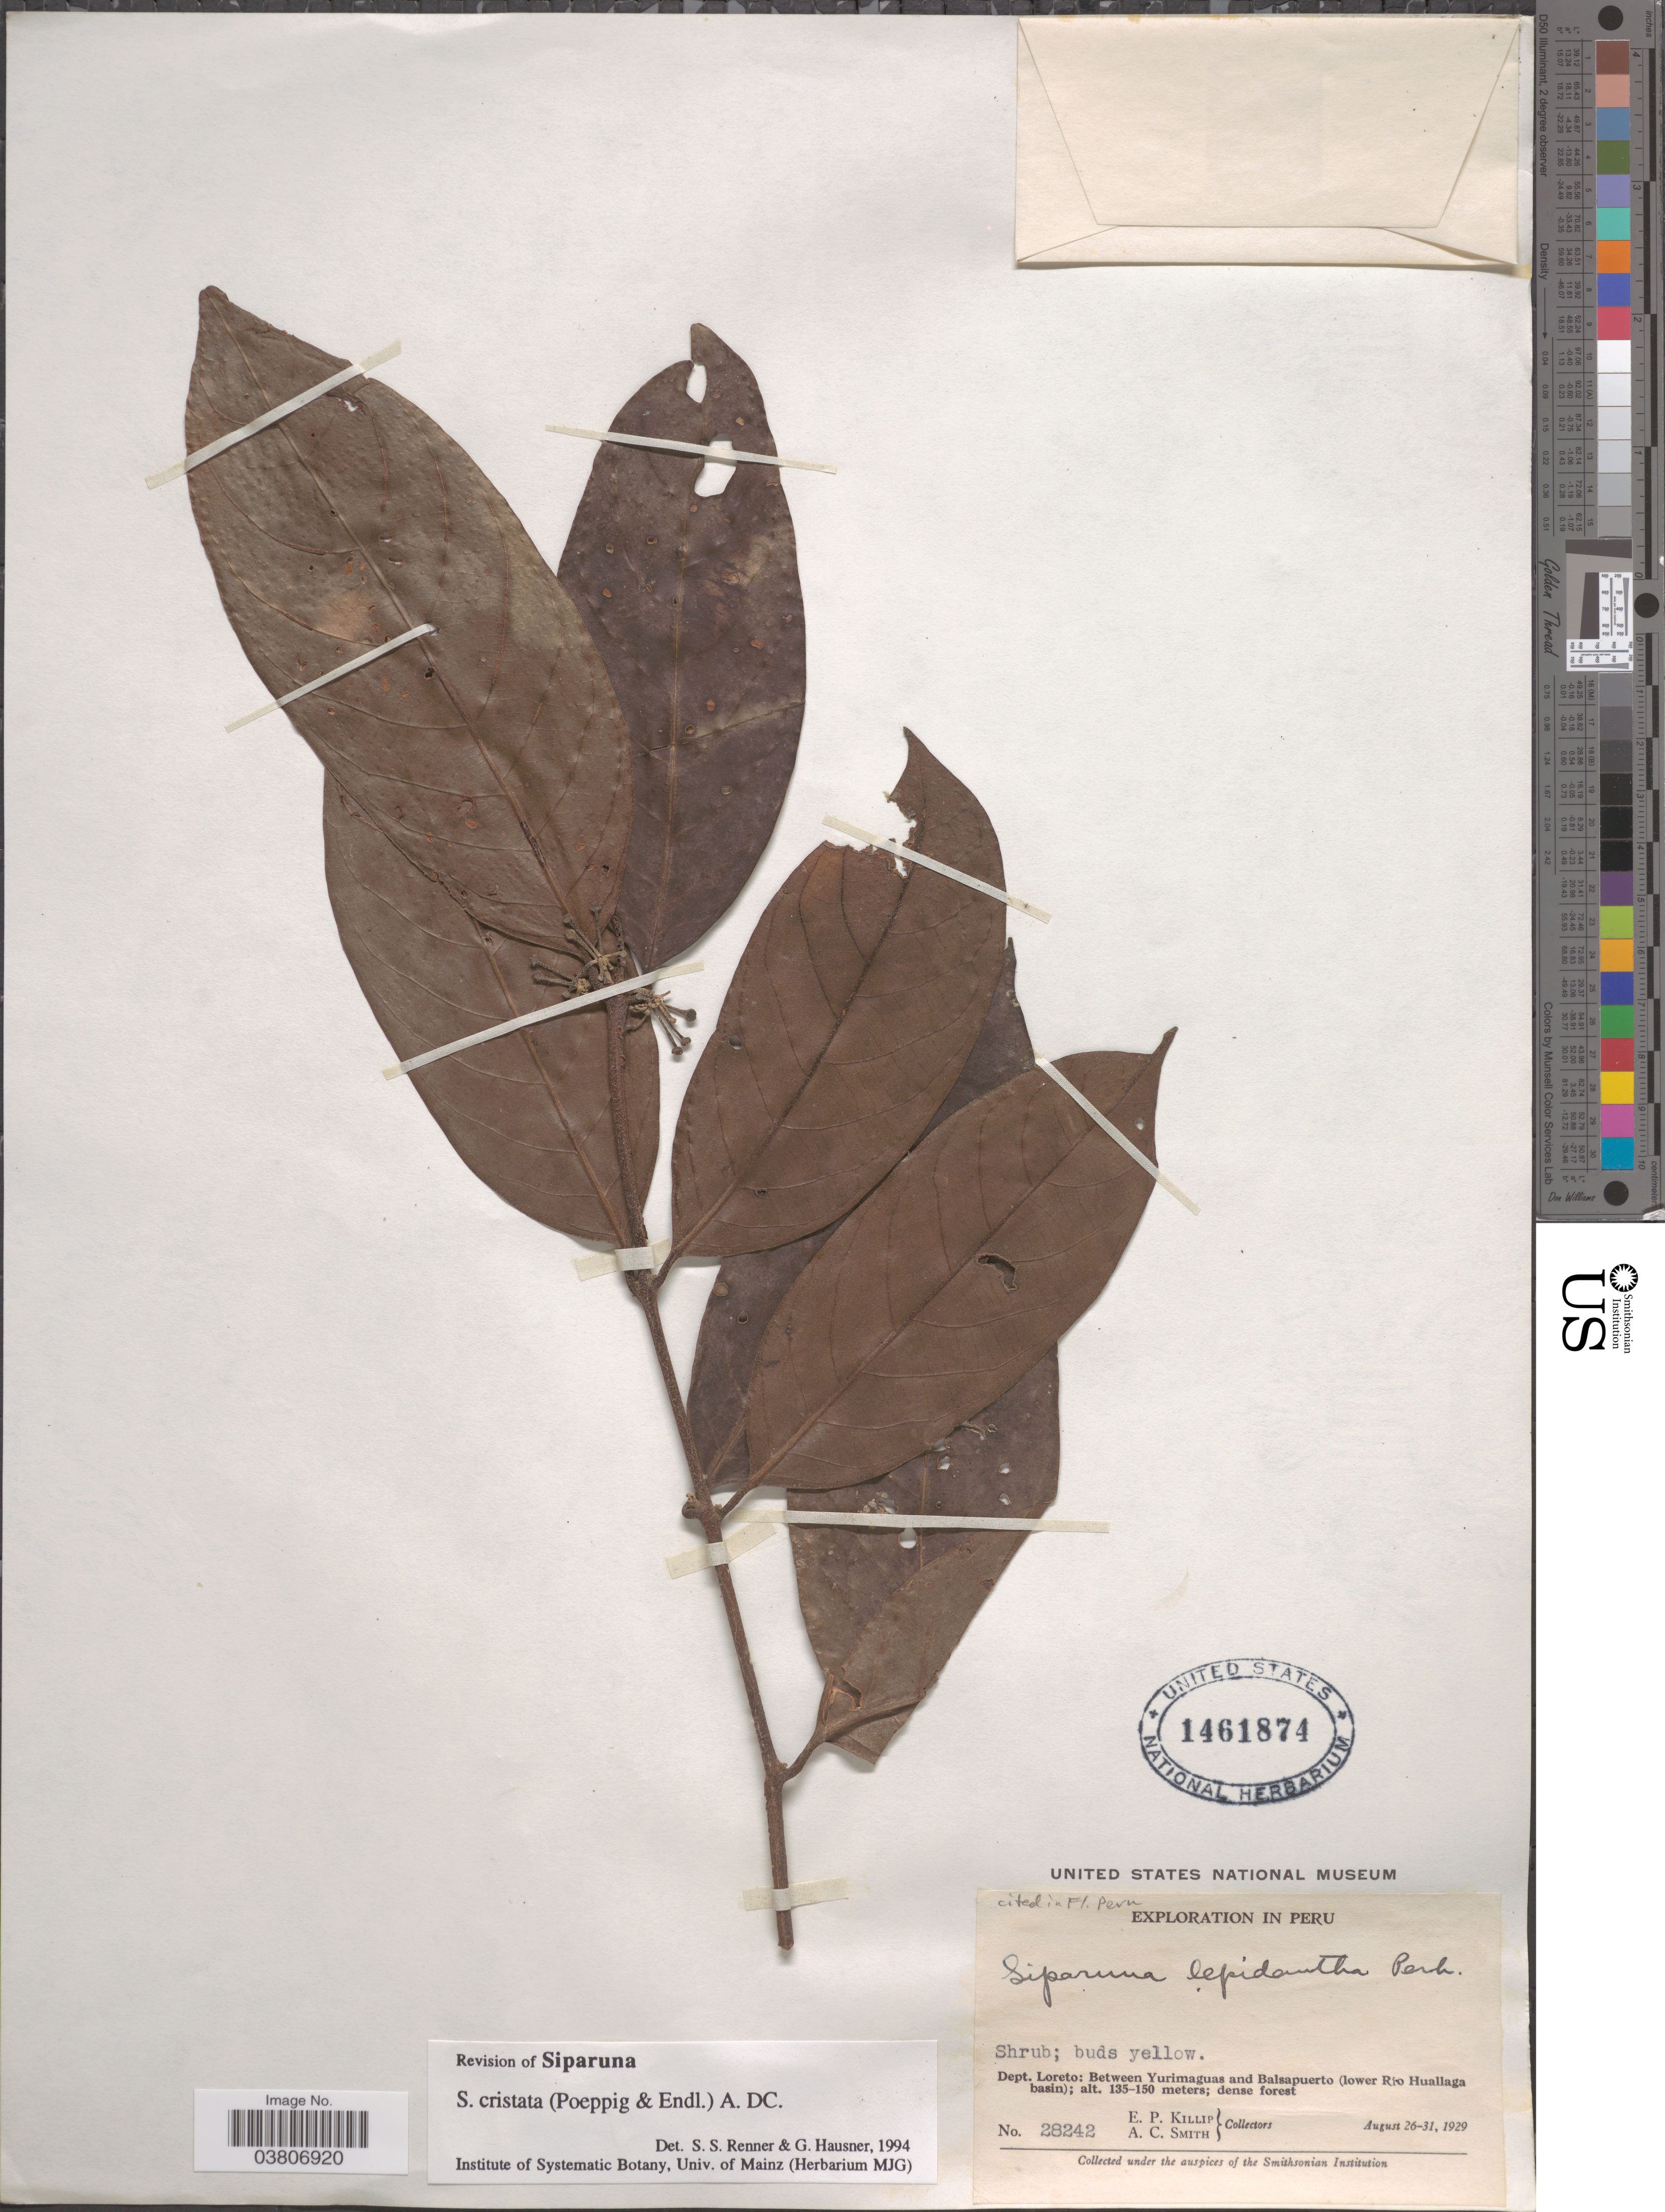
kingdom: Plantae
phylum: Tracheophyta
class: Magnoliopsida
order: Laurales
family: Siparunaceae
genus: Siparuna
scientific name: Siparuna cristata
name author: (Poepp. & Endl.) A. DC.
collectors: E. P. Killip & A. C. Smith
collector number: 28242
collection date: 1929-08-26/1929-08-31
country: Peru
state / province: Loreto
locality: Dept. Loreto: Between Yurimaguas and Balsapuerto (lower Rio Huallaga basin).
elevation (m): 135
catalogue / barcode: US 1461874